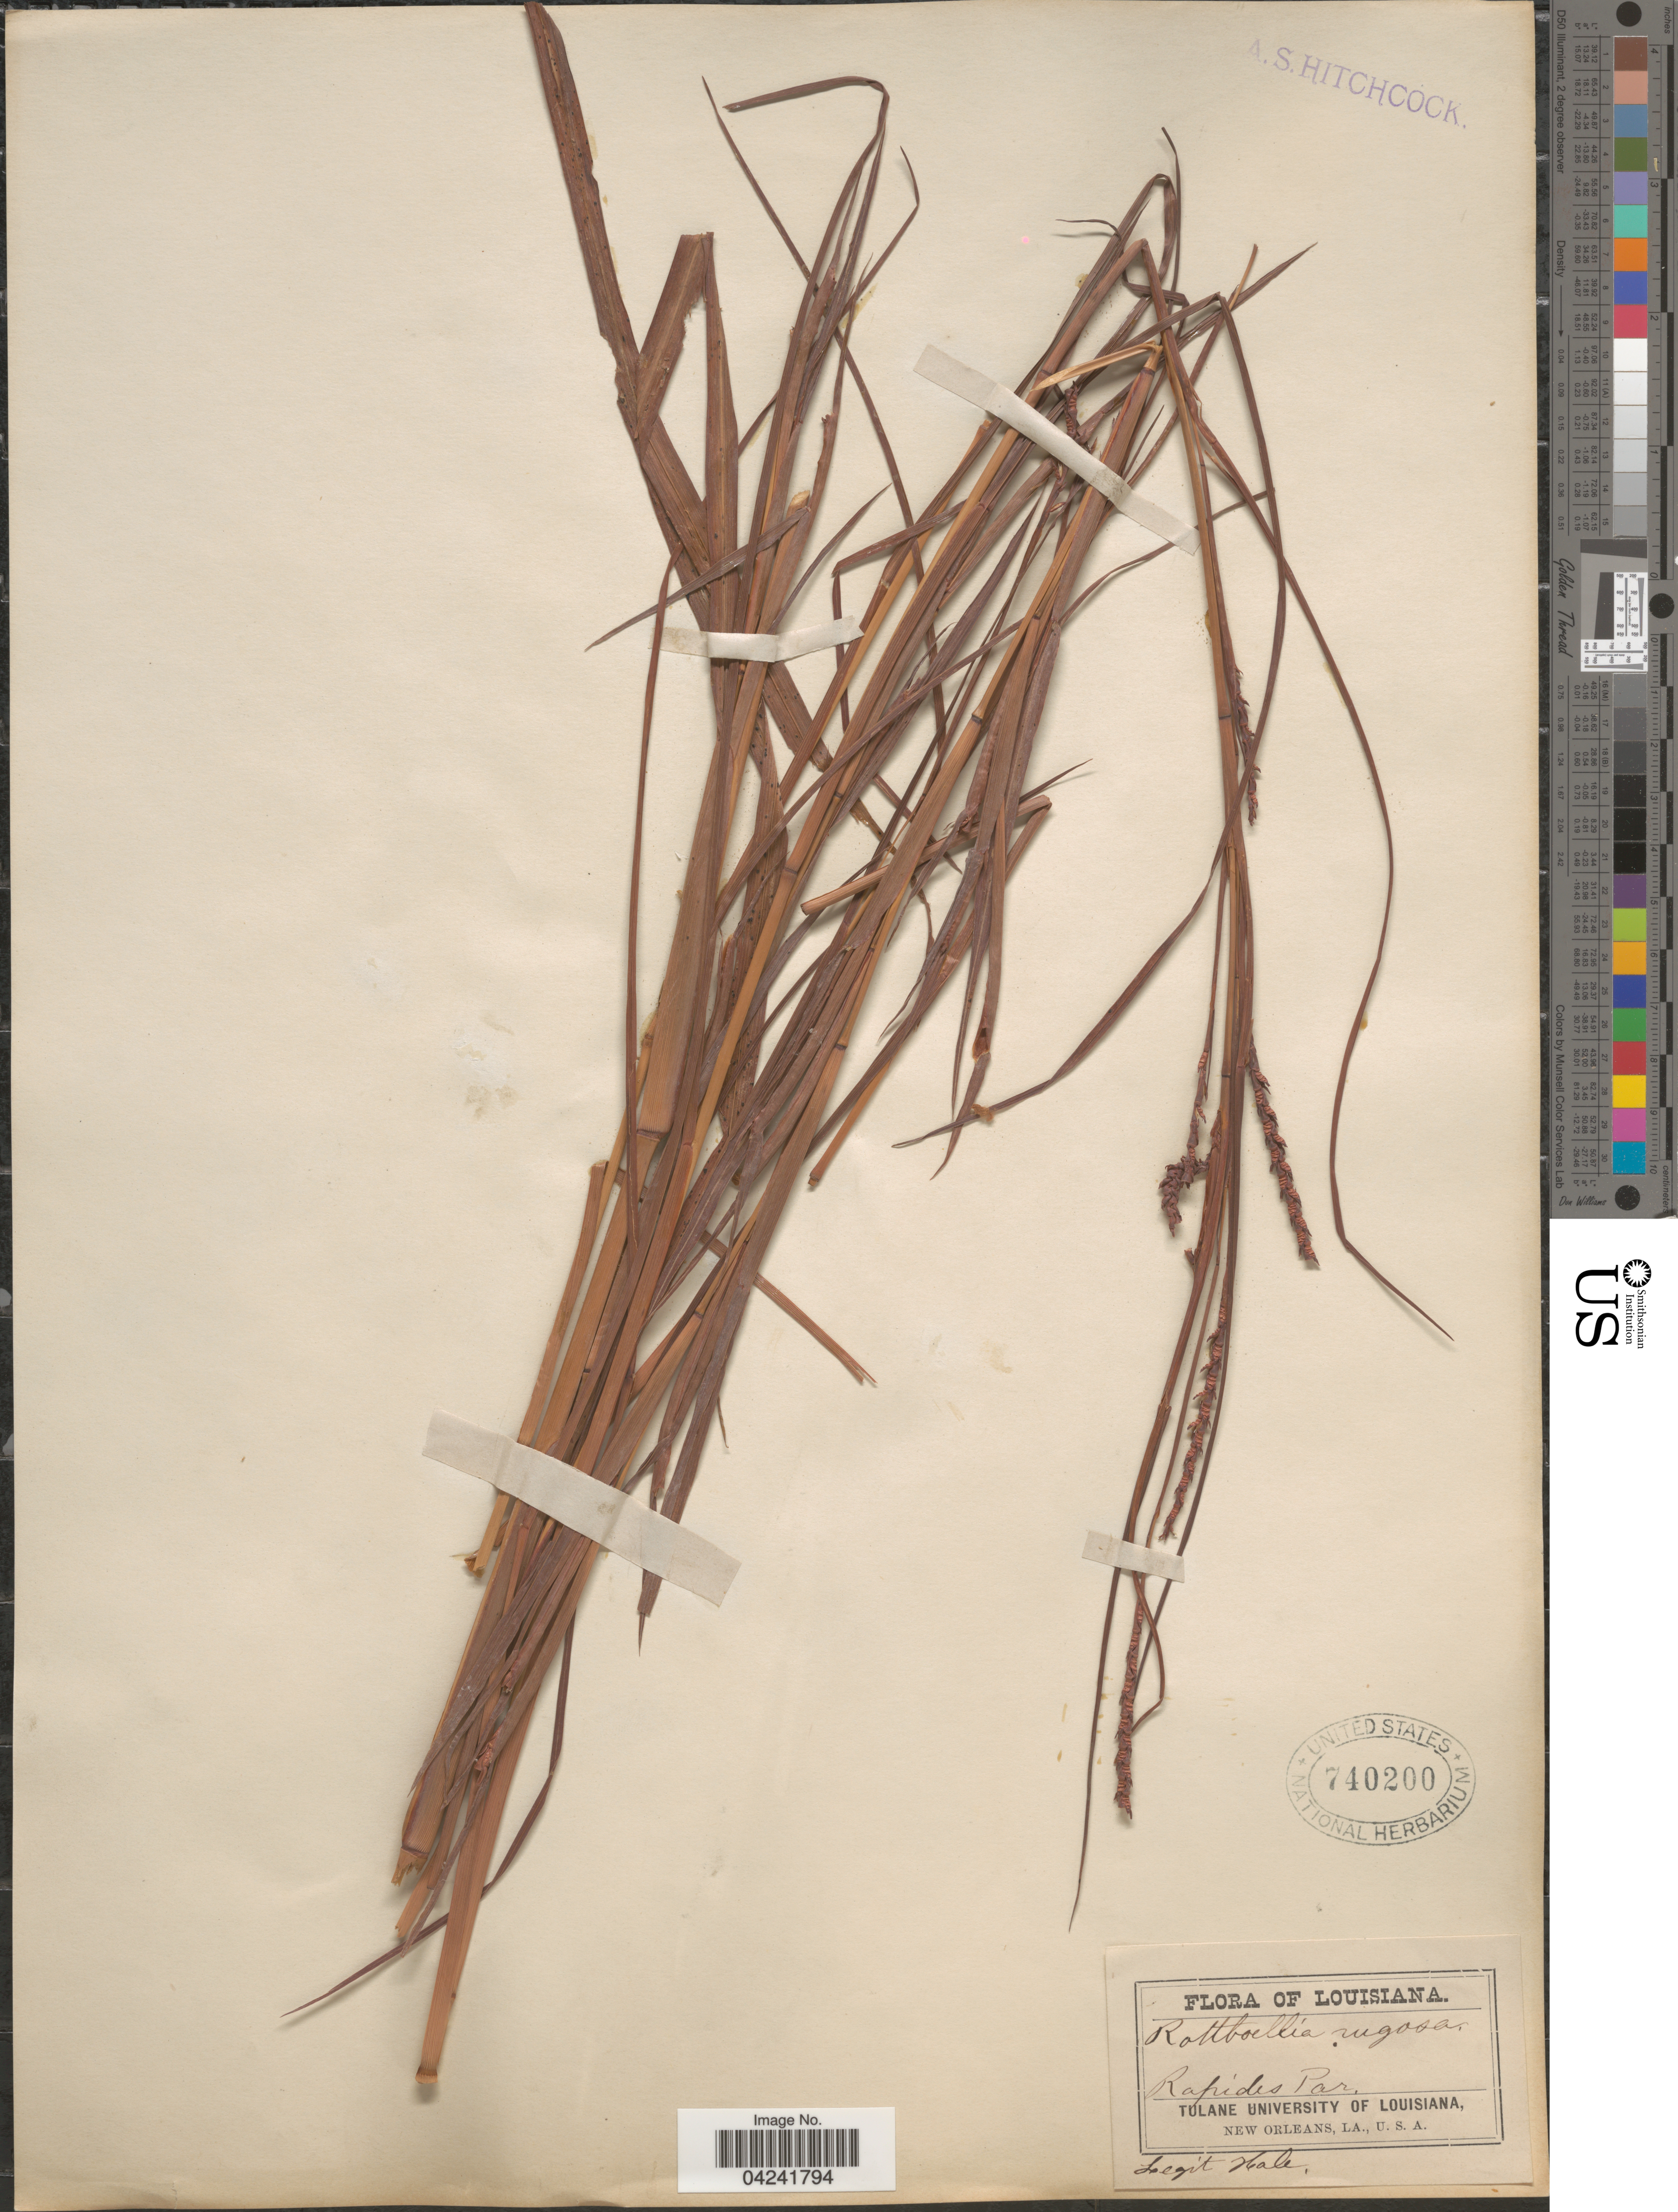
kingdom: Plantae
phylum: Tracheophyta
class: Liliopsida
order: Poales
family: Poaceae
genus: Mnesithea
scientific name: Mnesithea rugosa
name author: (Nutt.) de Koning & Sosef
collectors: -- Hale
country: United States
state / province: Louisiana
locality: Rapides Par.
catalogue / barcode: US 740200